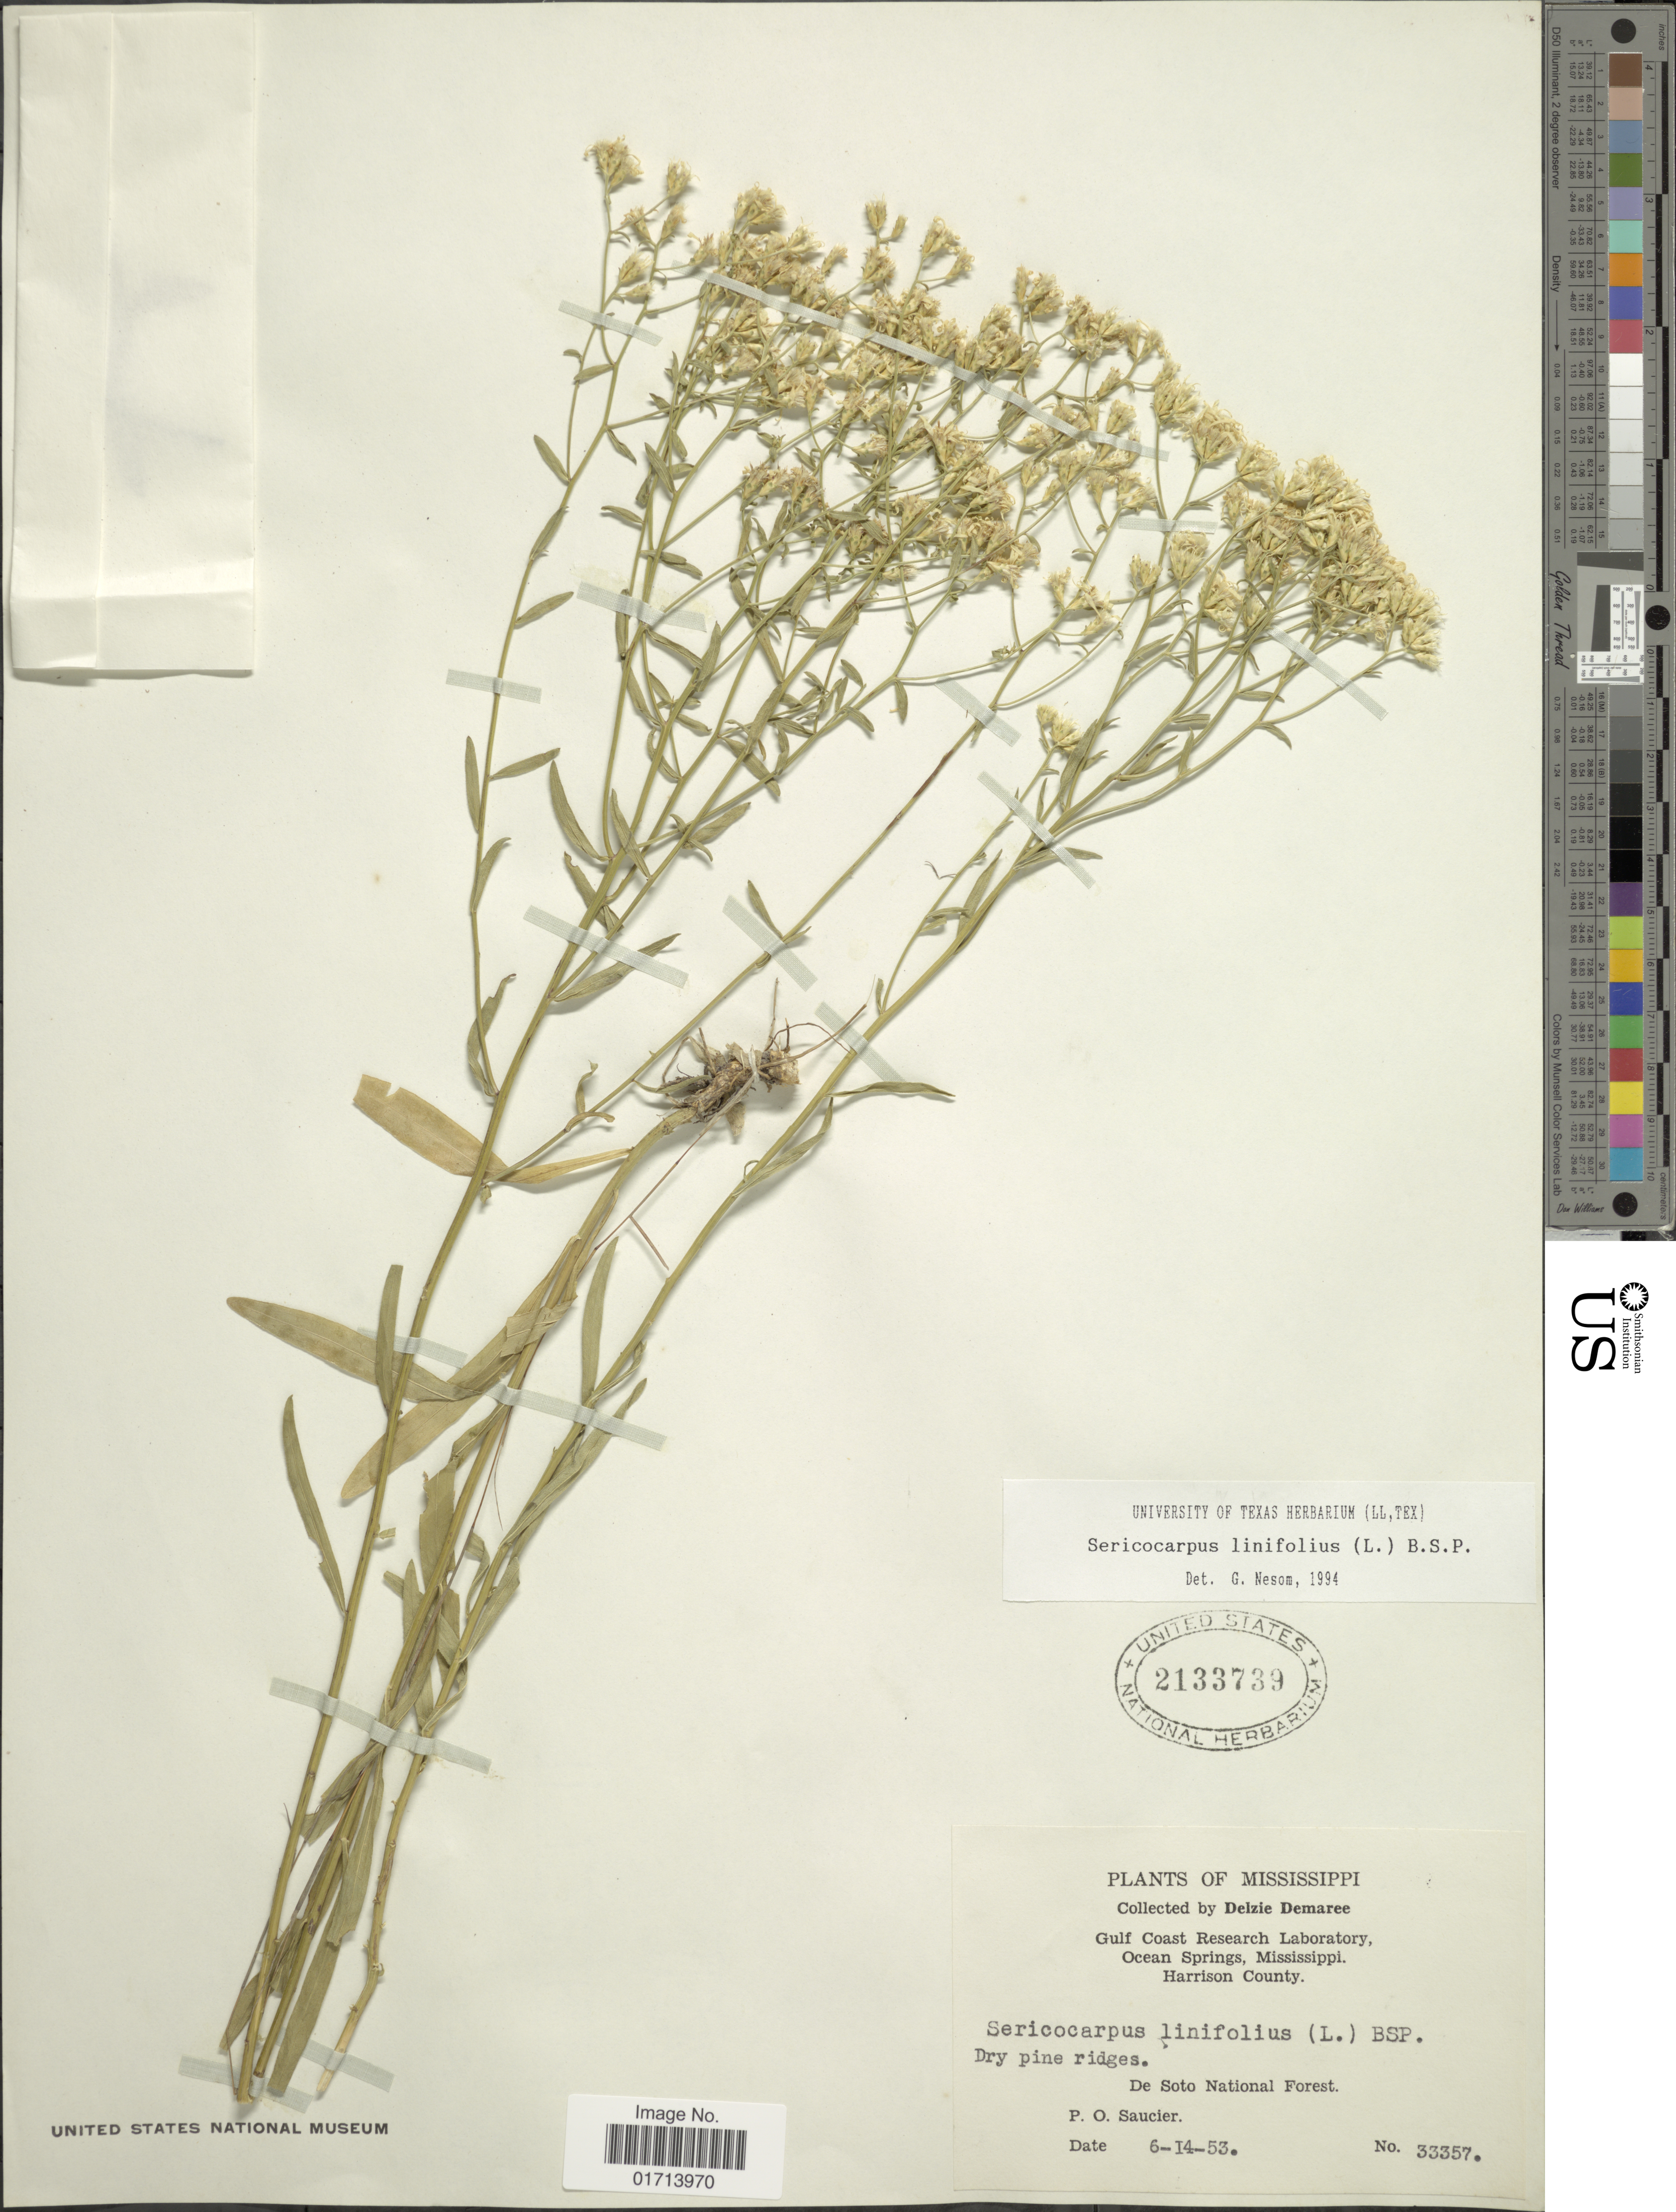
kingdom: Plantae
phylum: Tracheophyta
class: Magnoliopsida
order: Asterales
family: Asteraceae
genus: Sericocarpus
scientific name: Sericocarpus linifolius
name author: (L.) Britton, Stearns & Poggenb.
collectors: D. Demaree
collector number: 33357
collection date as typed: Transcribed d/m/y: 14/6/53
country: United States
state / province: Mississippi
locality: De Soto National Forest. Gulf Coast Research Laboratory, Ocean Springs, Harrison County.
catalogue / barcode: US 2133739